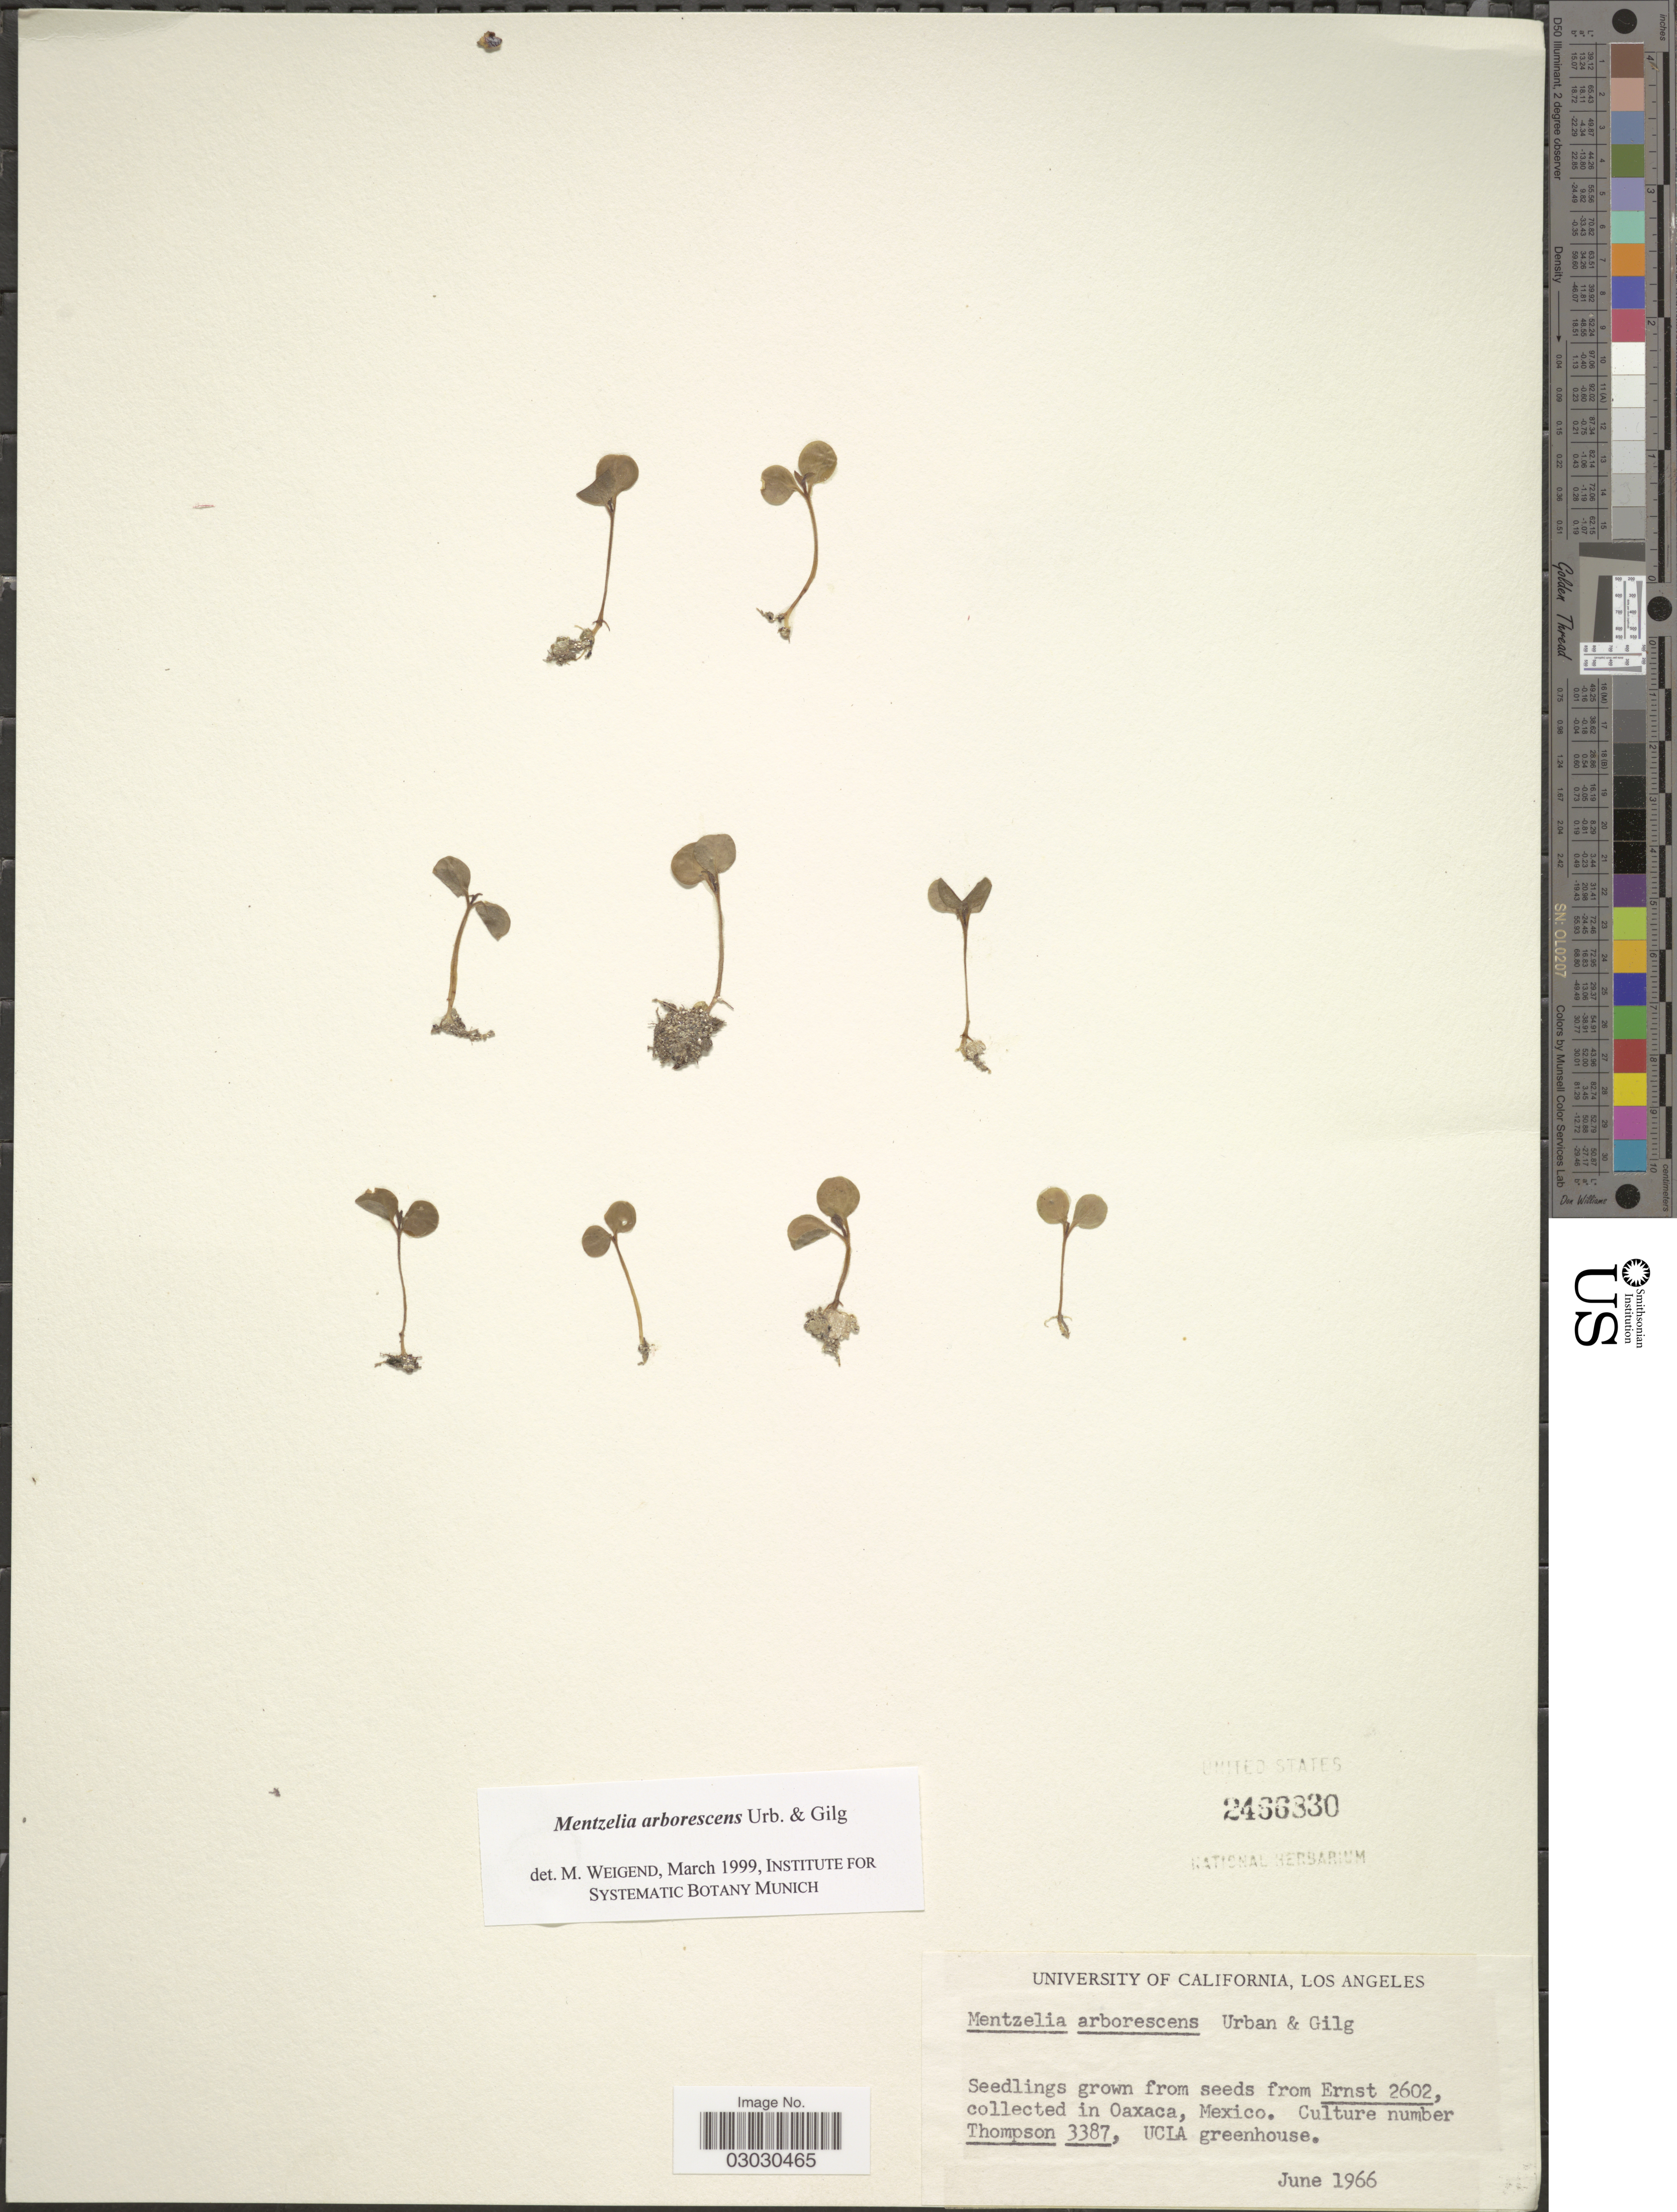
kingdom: Plantae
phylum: Tracheophyta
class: Magnoliopsida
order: Cornales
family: Loasaceae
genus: Mentzelia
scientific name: Mentzelia arborescens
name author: Urb. & Gilg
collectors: -. Ernst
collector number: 2602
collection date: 1966-06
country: Mexico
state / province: Oaxaca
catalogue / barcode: US 2466830